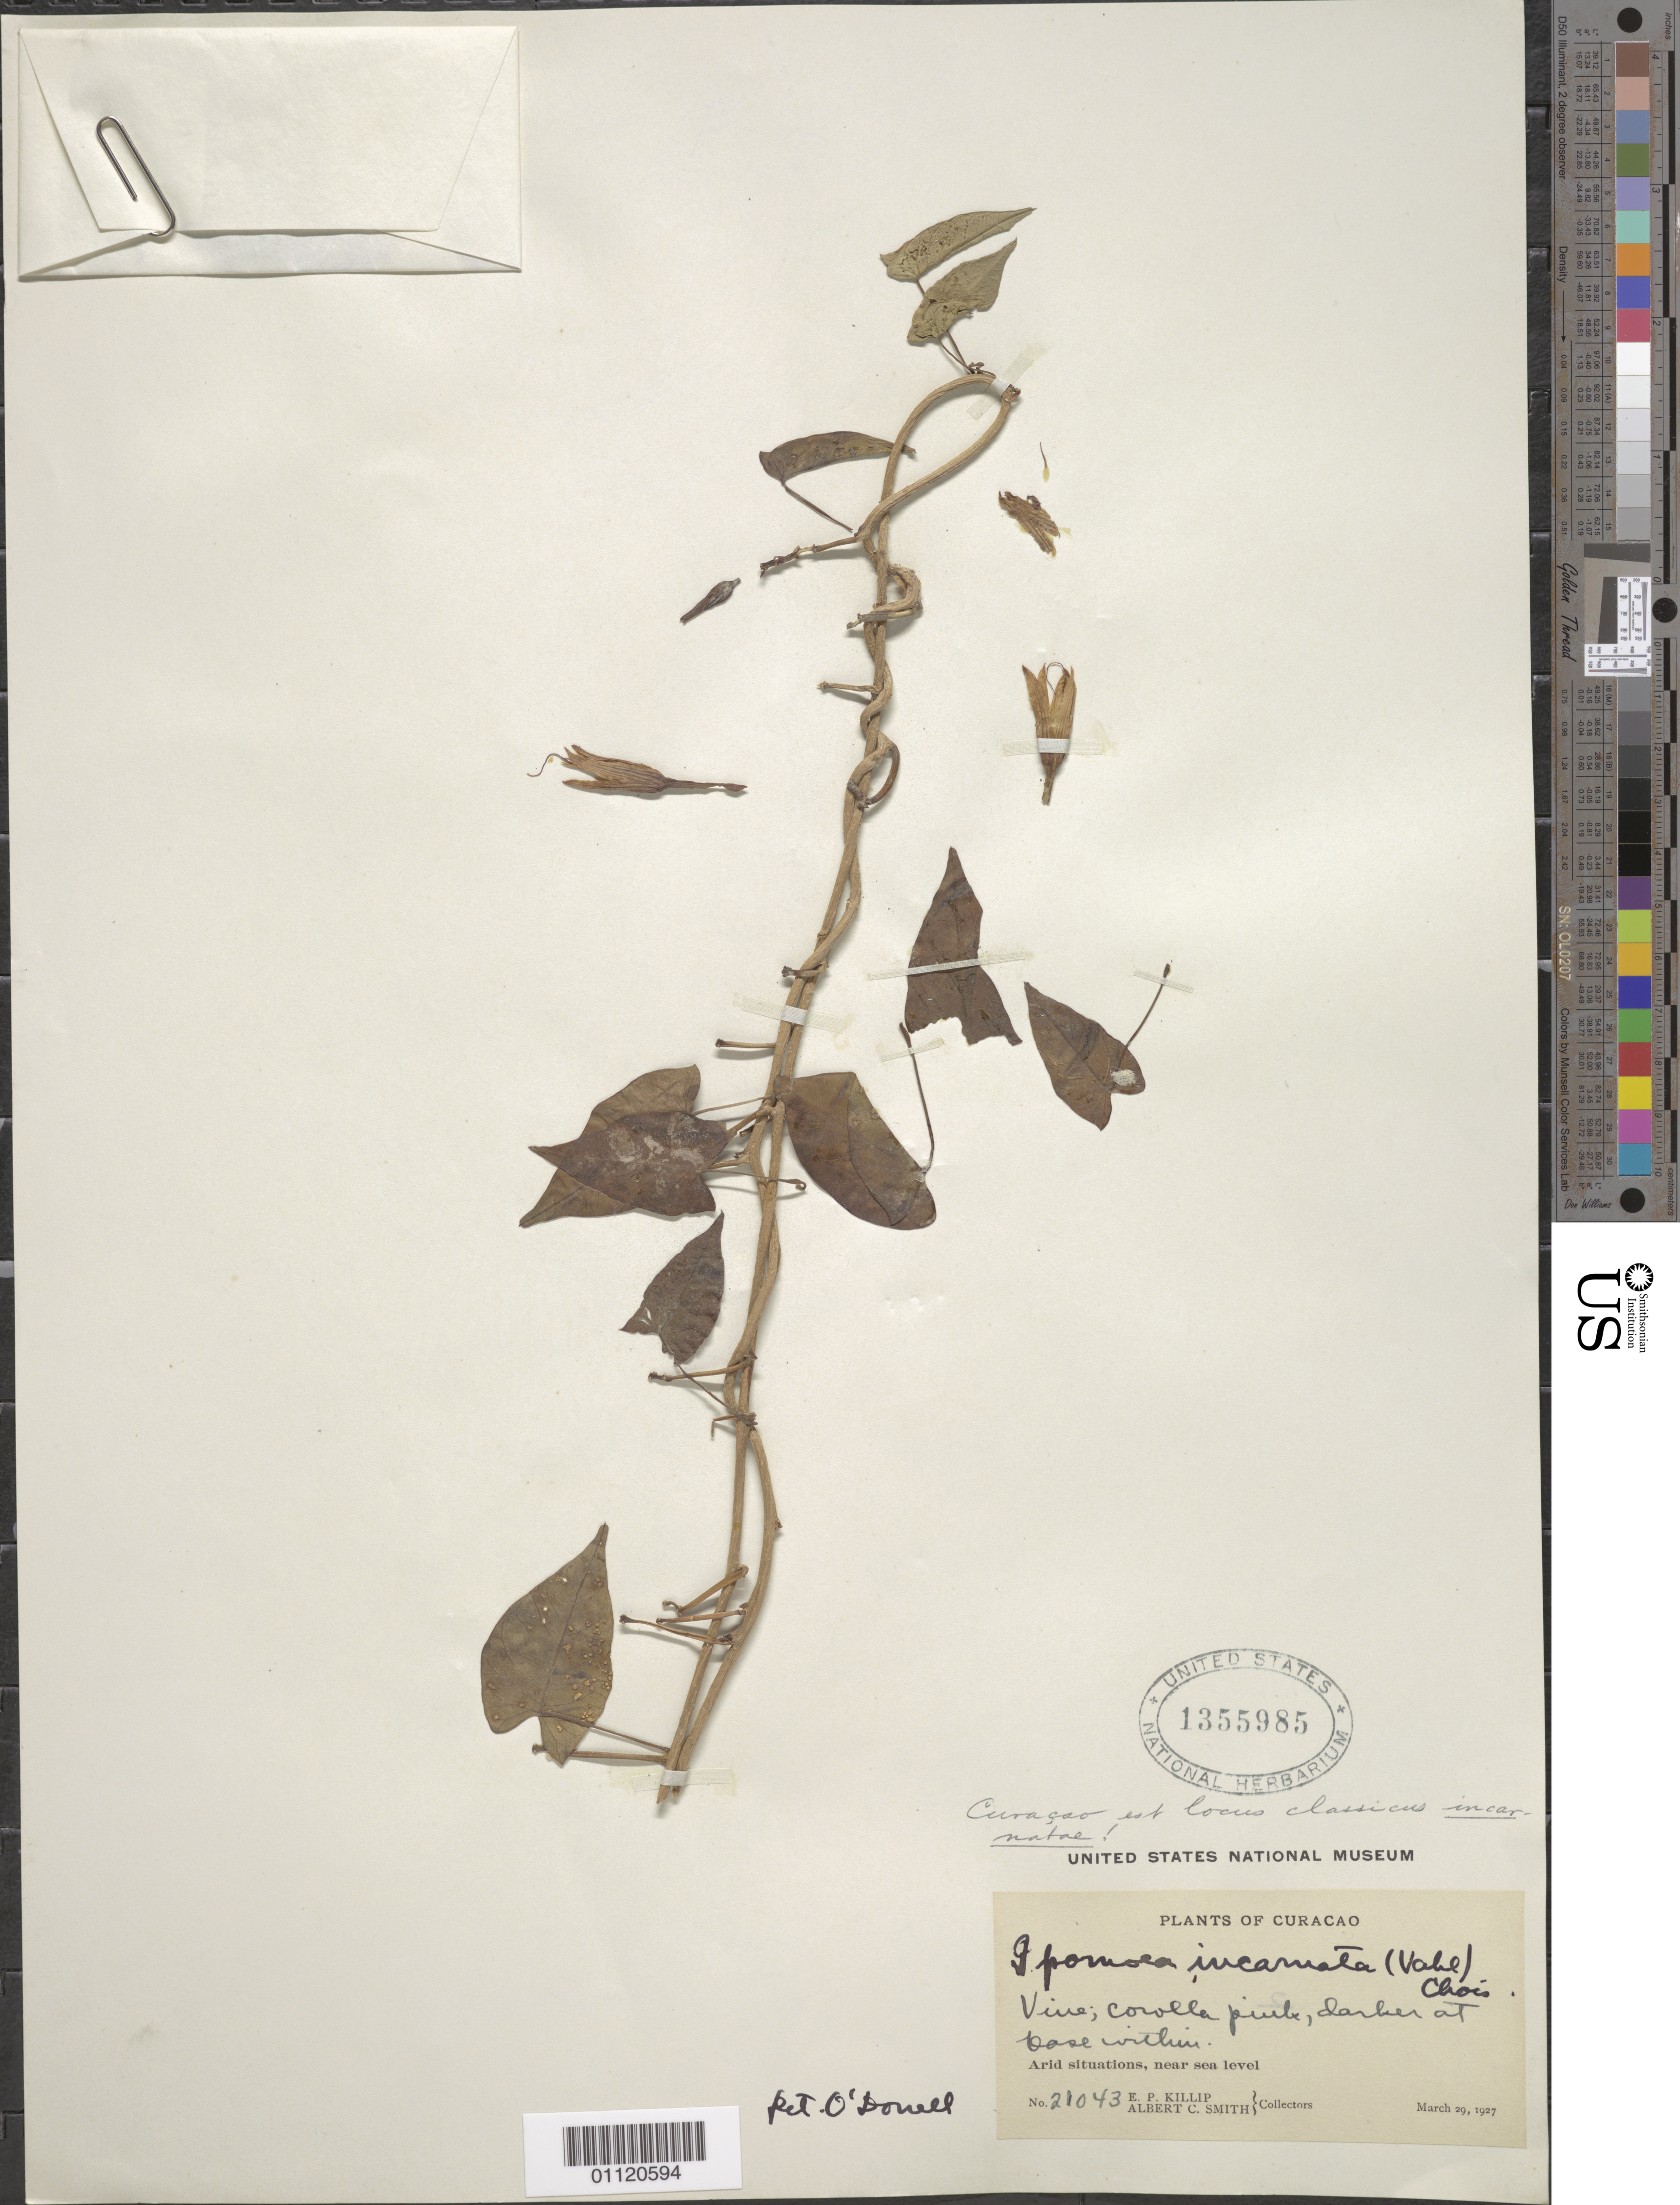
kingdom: Plantae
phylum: Tracheophyta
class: Magnoliopsida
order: Solanales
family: Convolvulaceae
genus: Ipomoea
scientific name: Ipomoea incarnata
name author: (Vahl) Choisy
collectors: E. P. Killip & A. C. Smith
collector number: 21043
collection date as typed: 29 Mar 1927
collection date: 1927-03-29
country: Curaçao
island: Curaçao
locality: Arid situations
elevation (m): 0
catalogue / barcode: US 1355985